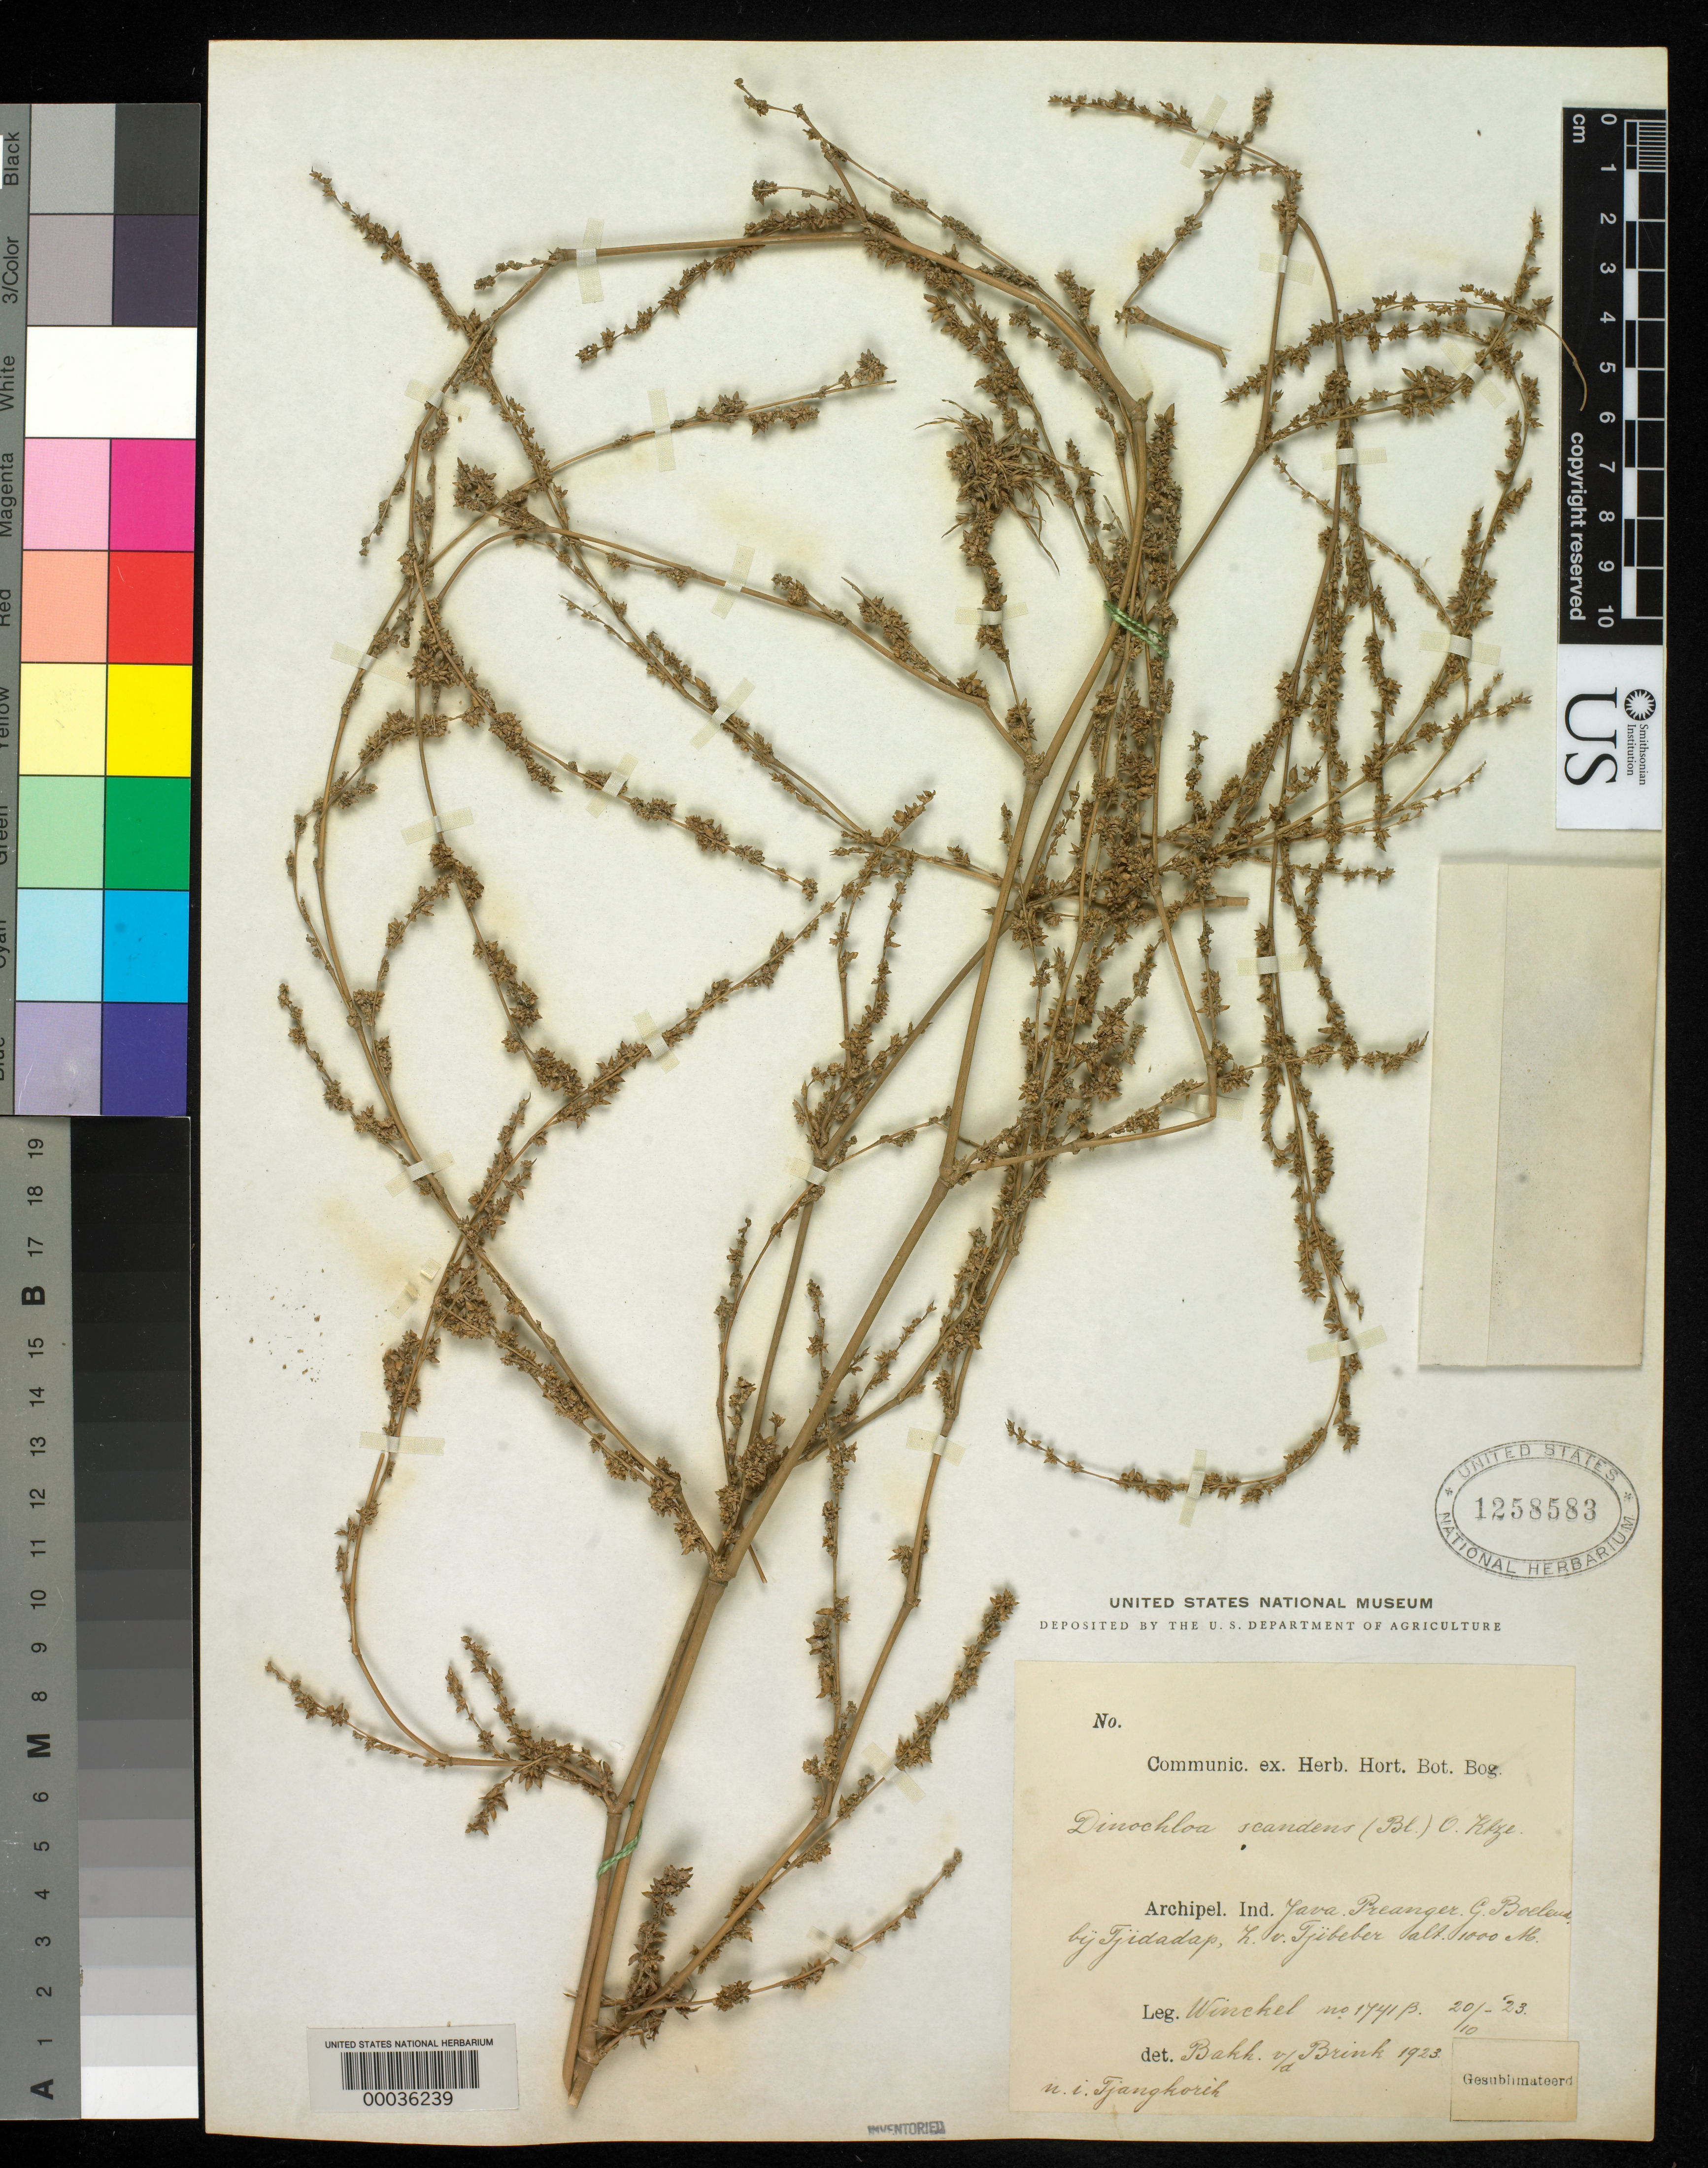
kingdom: Plantae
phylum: Tracheophyta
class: Liliopsida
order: Poales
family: Poaceae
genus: Dinochloa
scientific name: Dinochloa scandens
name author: (Blume ex Nees) Kuntze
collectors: -. Winckel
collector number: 1741 B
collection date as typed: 20 Oct 1923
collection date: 1923-10-20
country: Indonesia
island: Java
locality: Tjidadap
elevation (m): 1000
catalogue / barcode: US 1258583